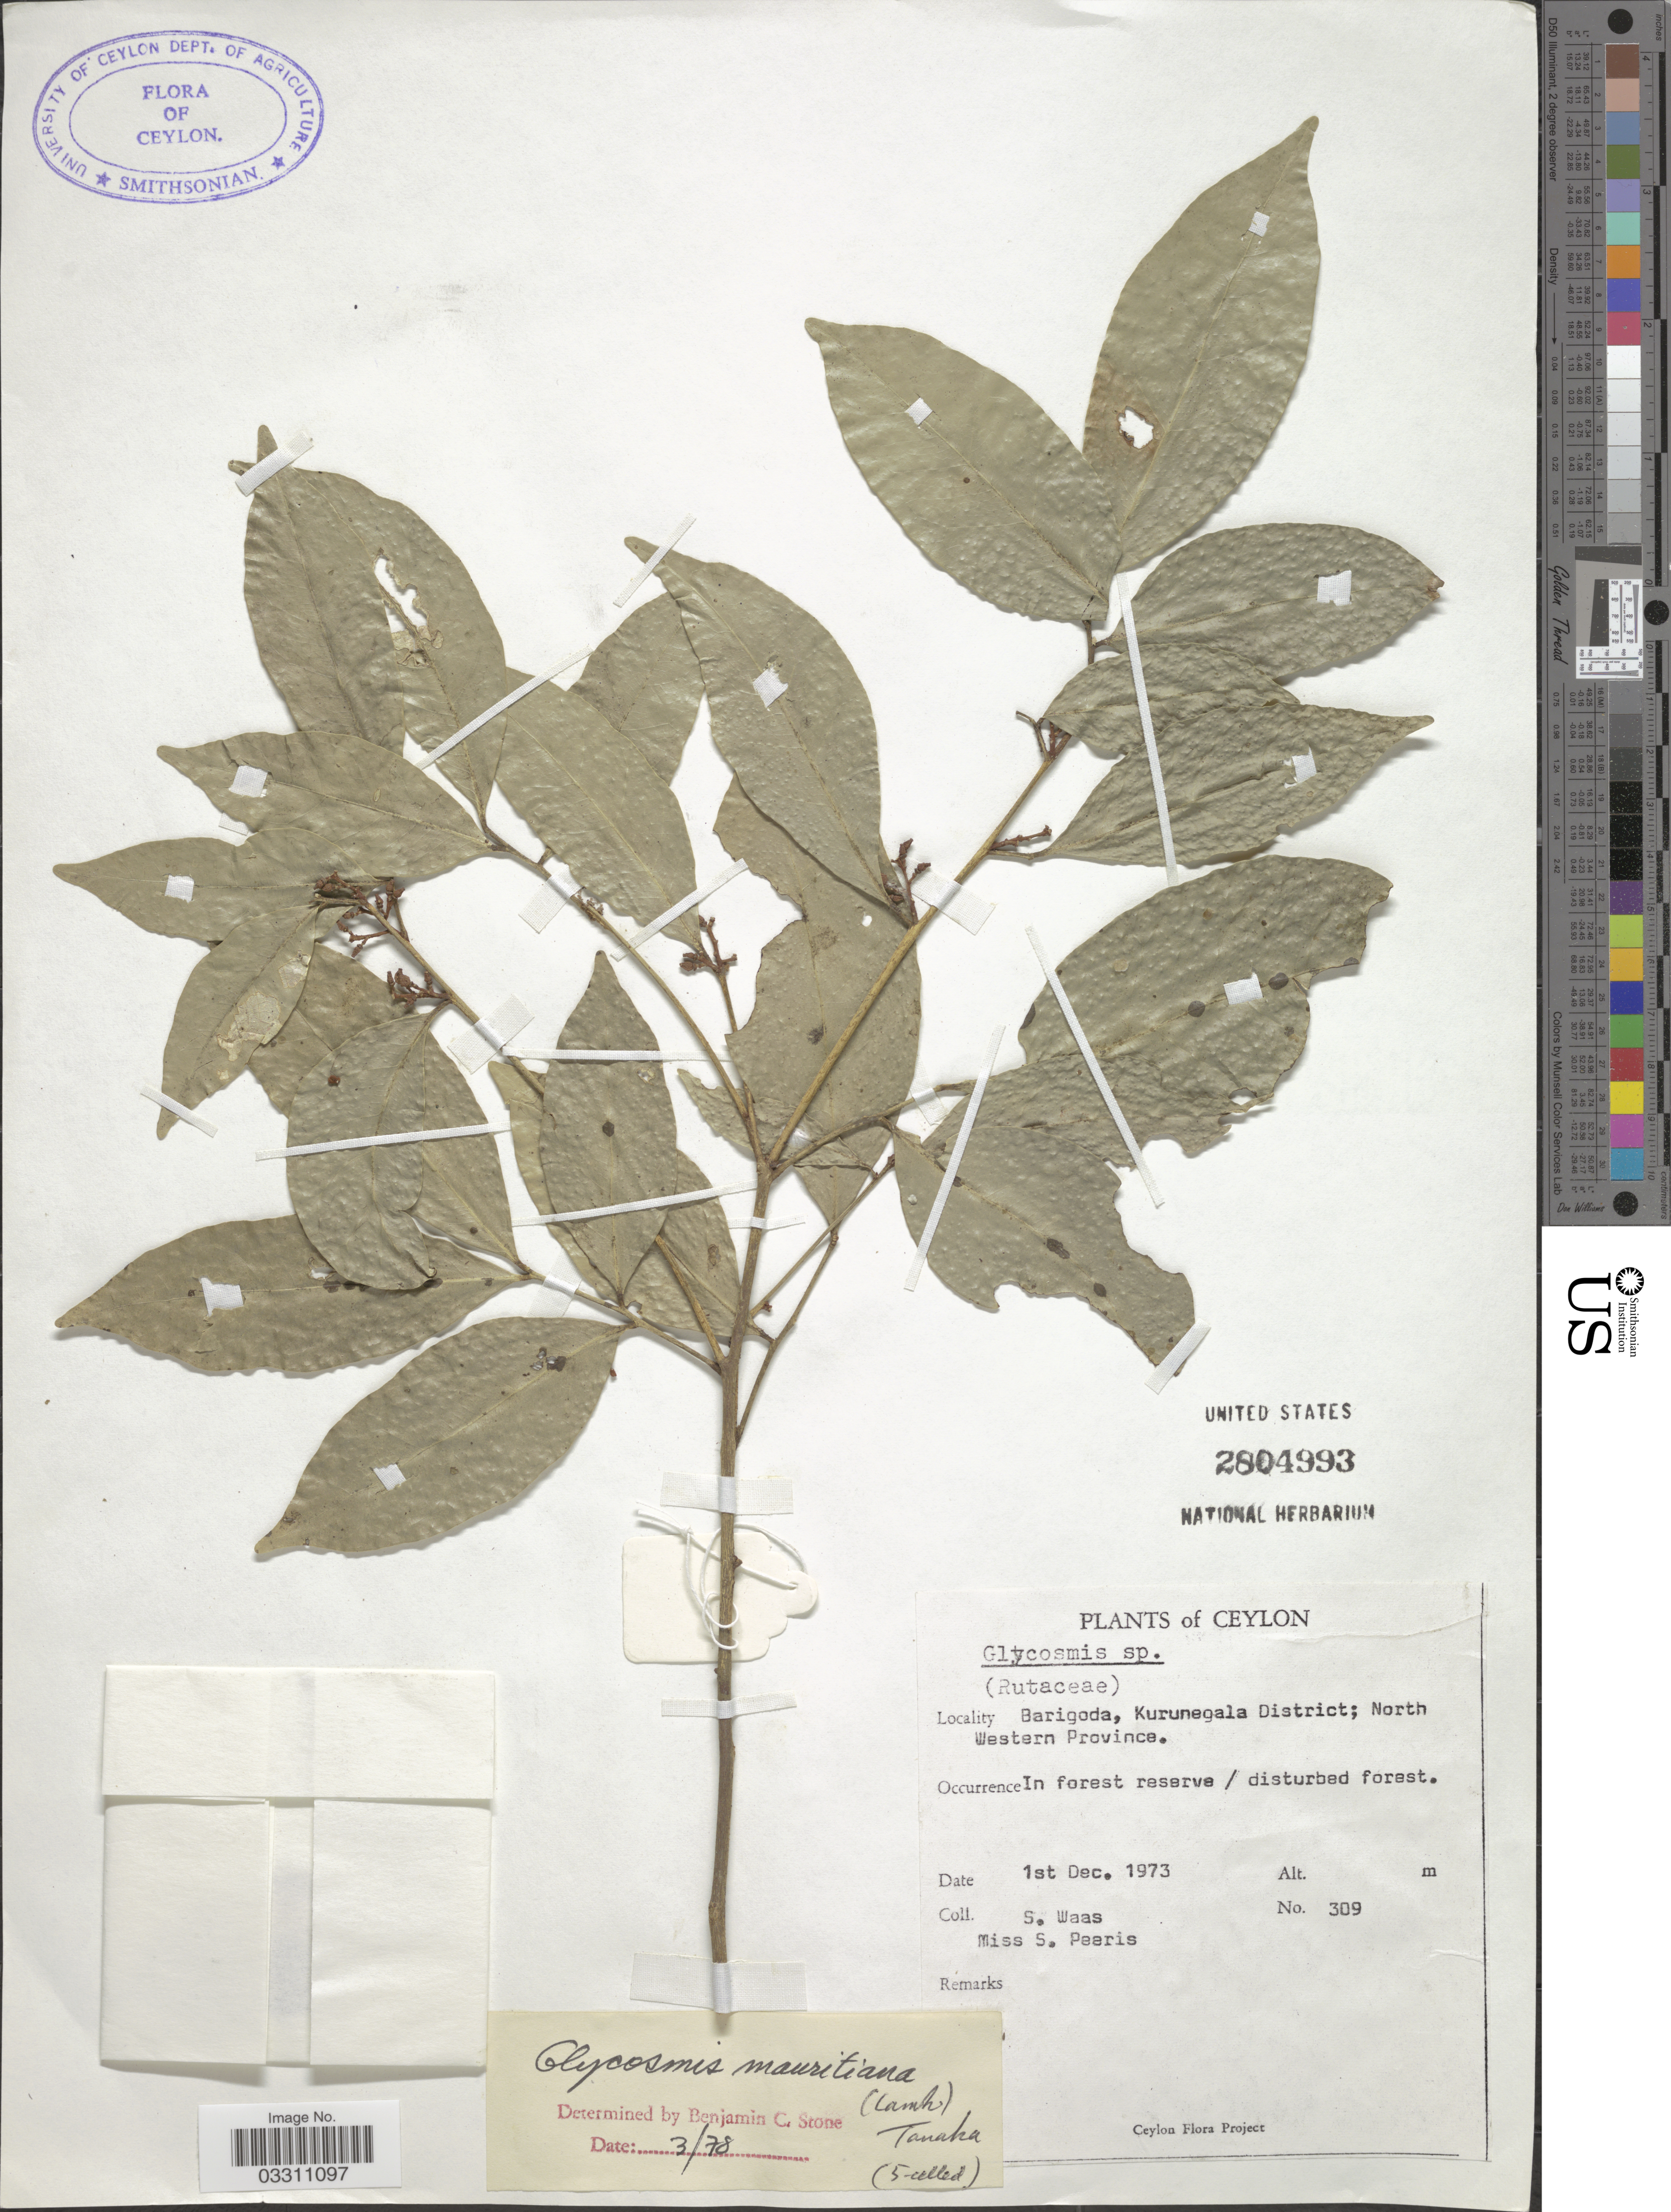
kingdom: Plantae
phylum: Tracheophyta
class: Magnoliopsida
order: Sapindales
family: Rutaceae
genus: Glycosmis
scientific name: Glycosmis mauritiana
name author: (Lamkey) Tanaka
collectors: S. Waas & S. Peeris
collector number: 309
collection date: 1973-12-01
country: Sri Lanka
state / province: North Western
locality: Ceylon, Barigoda, Kurunegala District.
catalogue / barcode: US 2804993